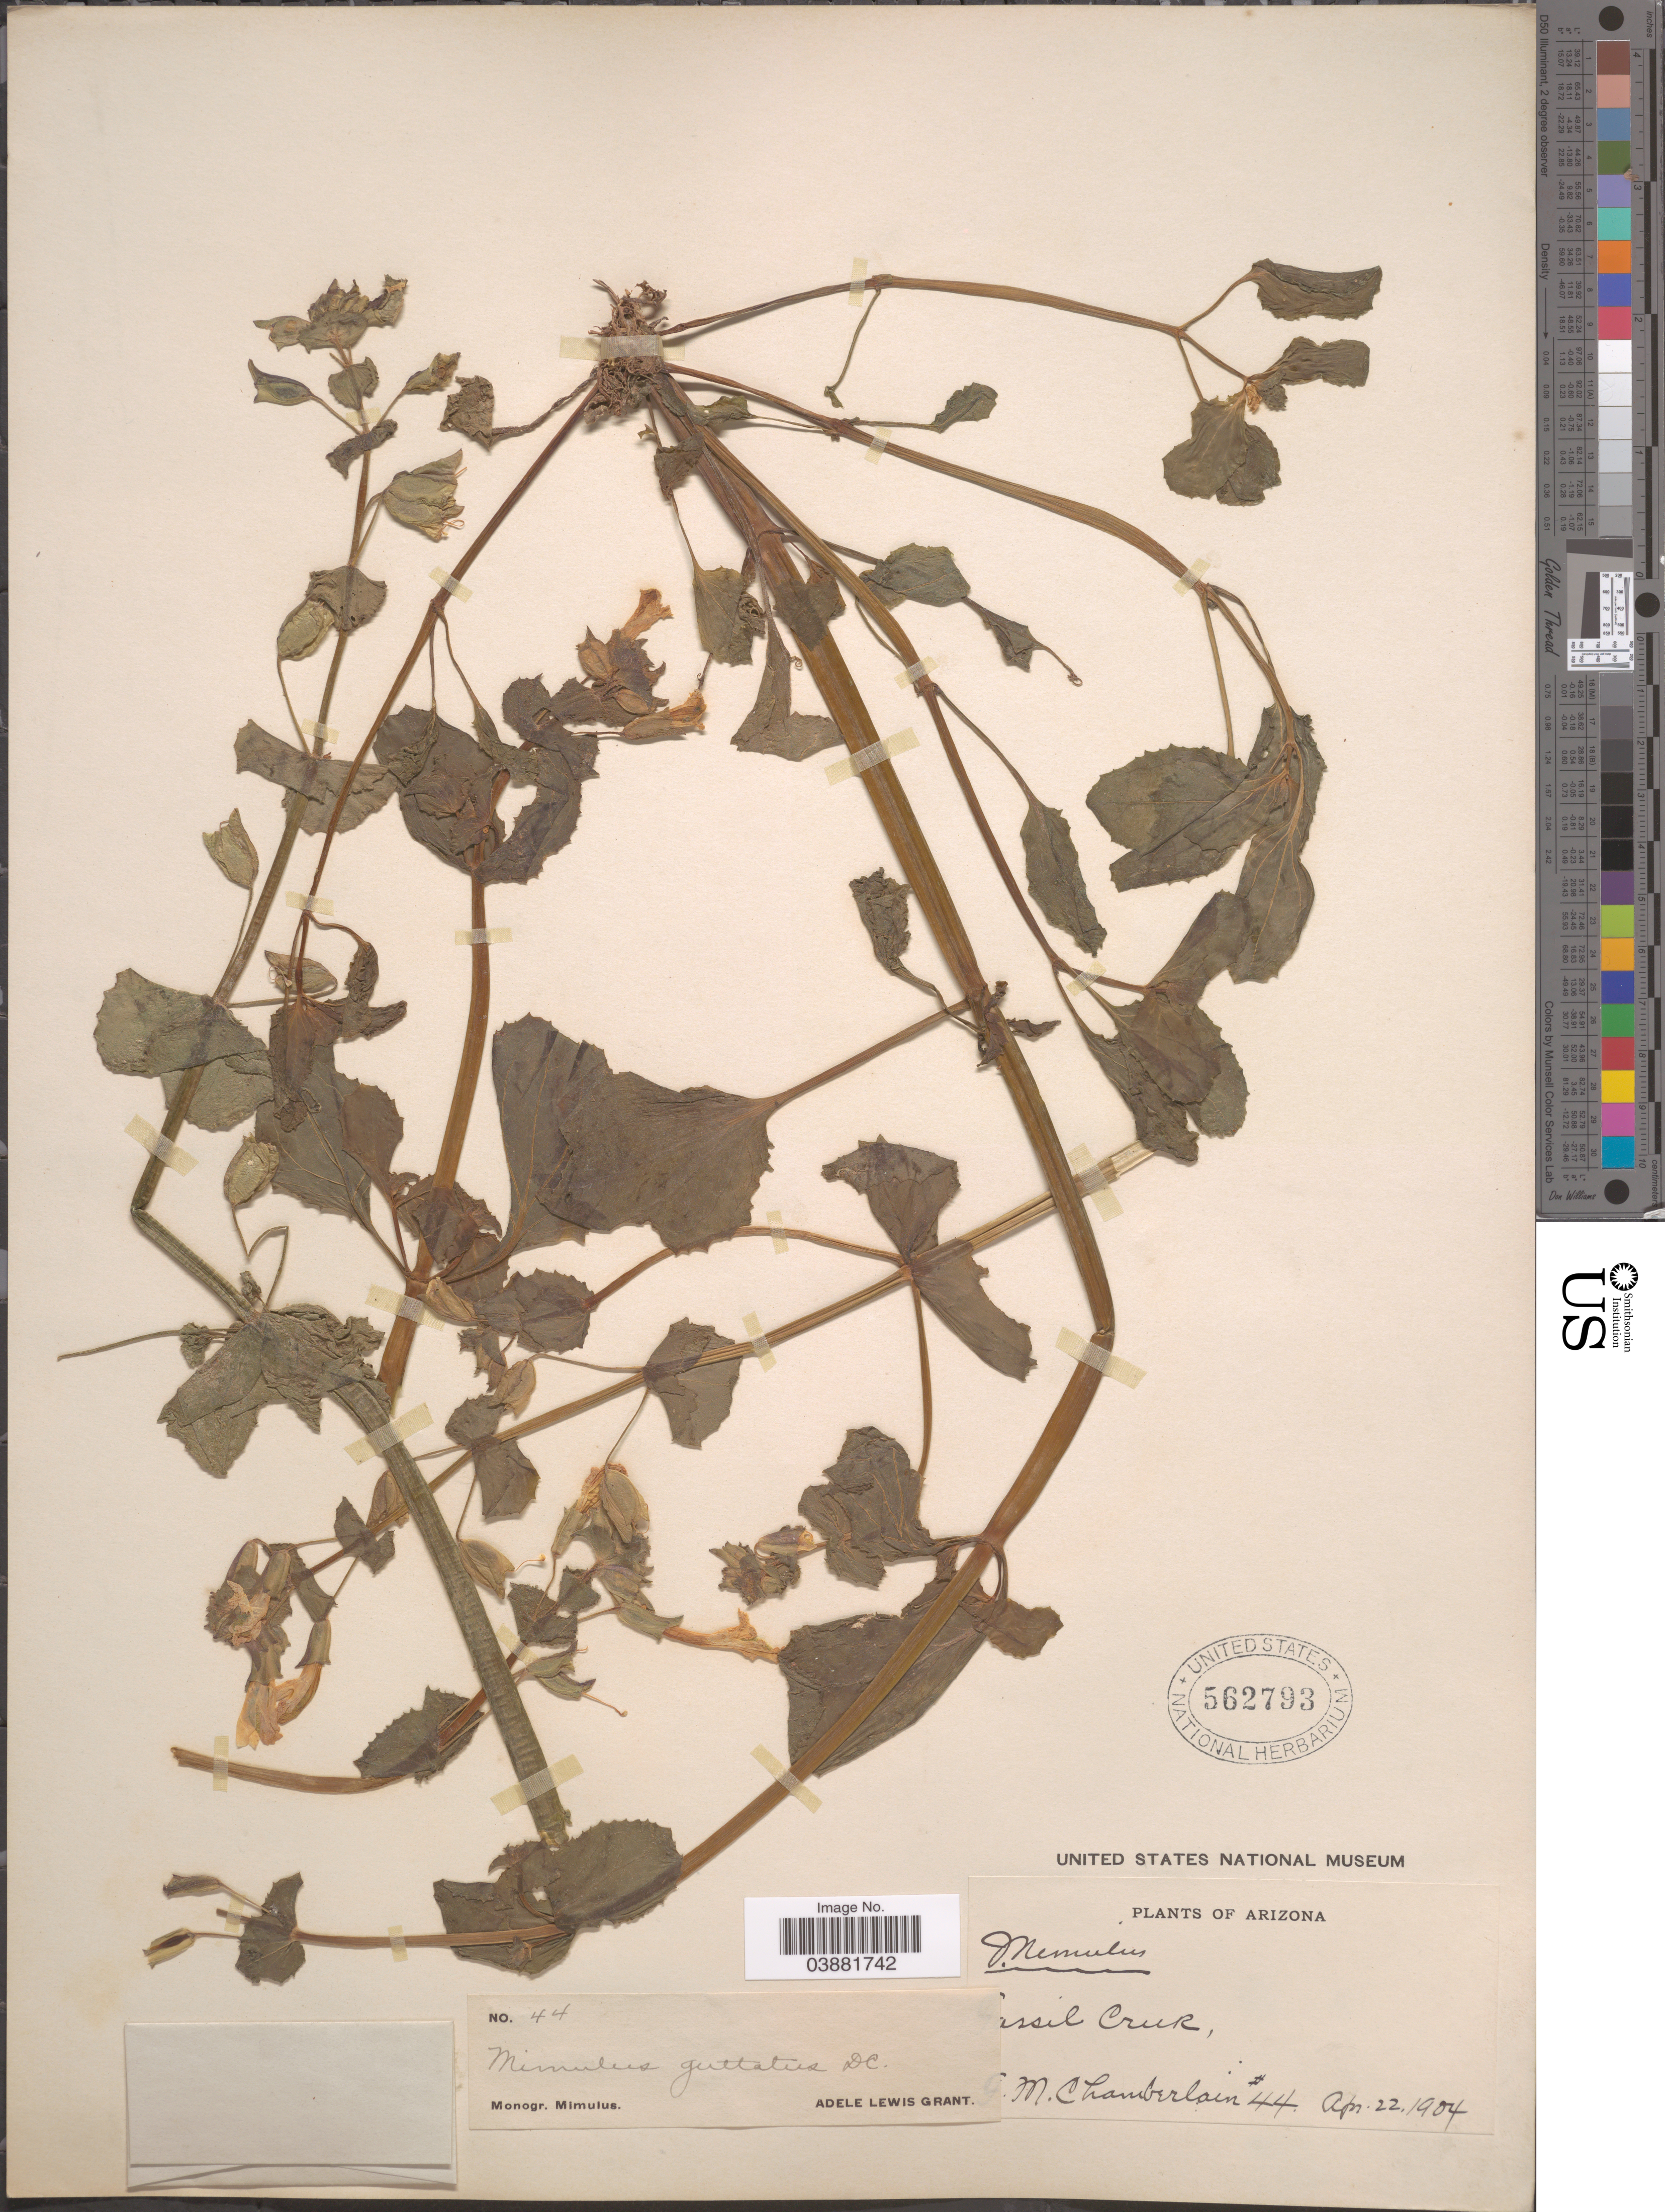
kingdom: Plantae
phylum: Tracheophyta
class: Magnoliopsida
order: Lamiales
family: Phrymaceae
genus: Mimulus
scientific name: Mimulus guttatus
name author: DC.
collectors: F. Chamberlain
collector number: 44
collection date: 1904-04-22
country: United States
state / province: Arizona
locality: Fossil Creek.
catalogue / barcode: US 562793